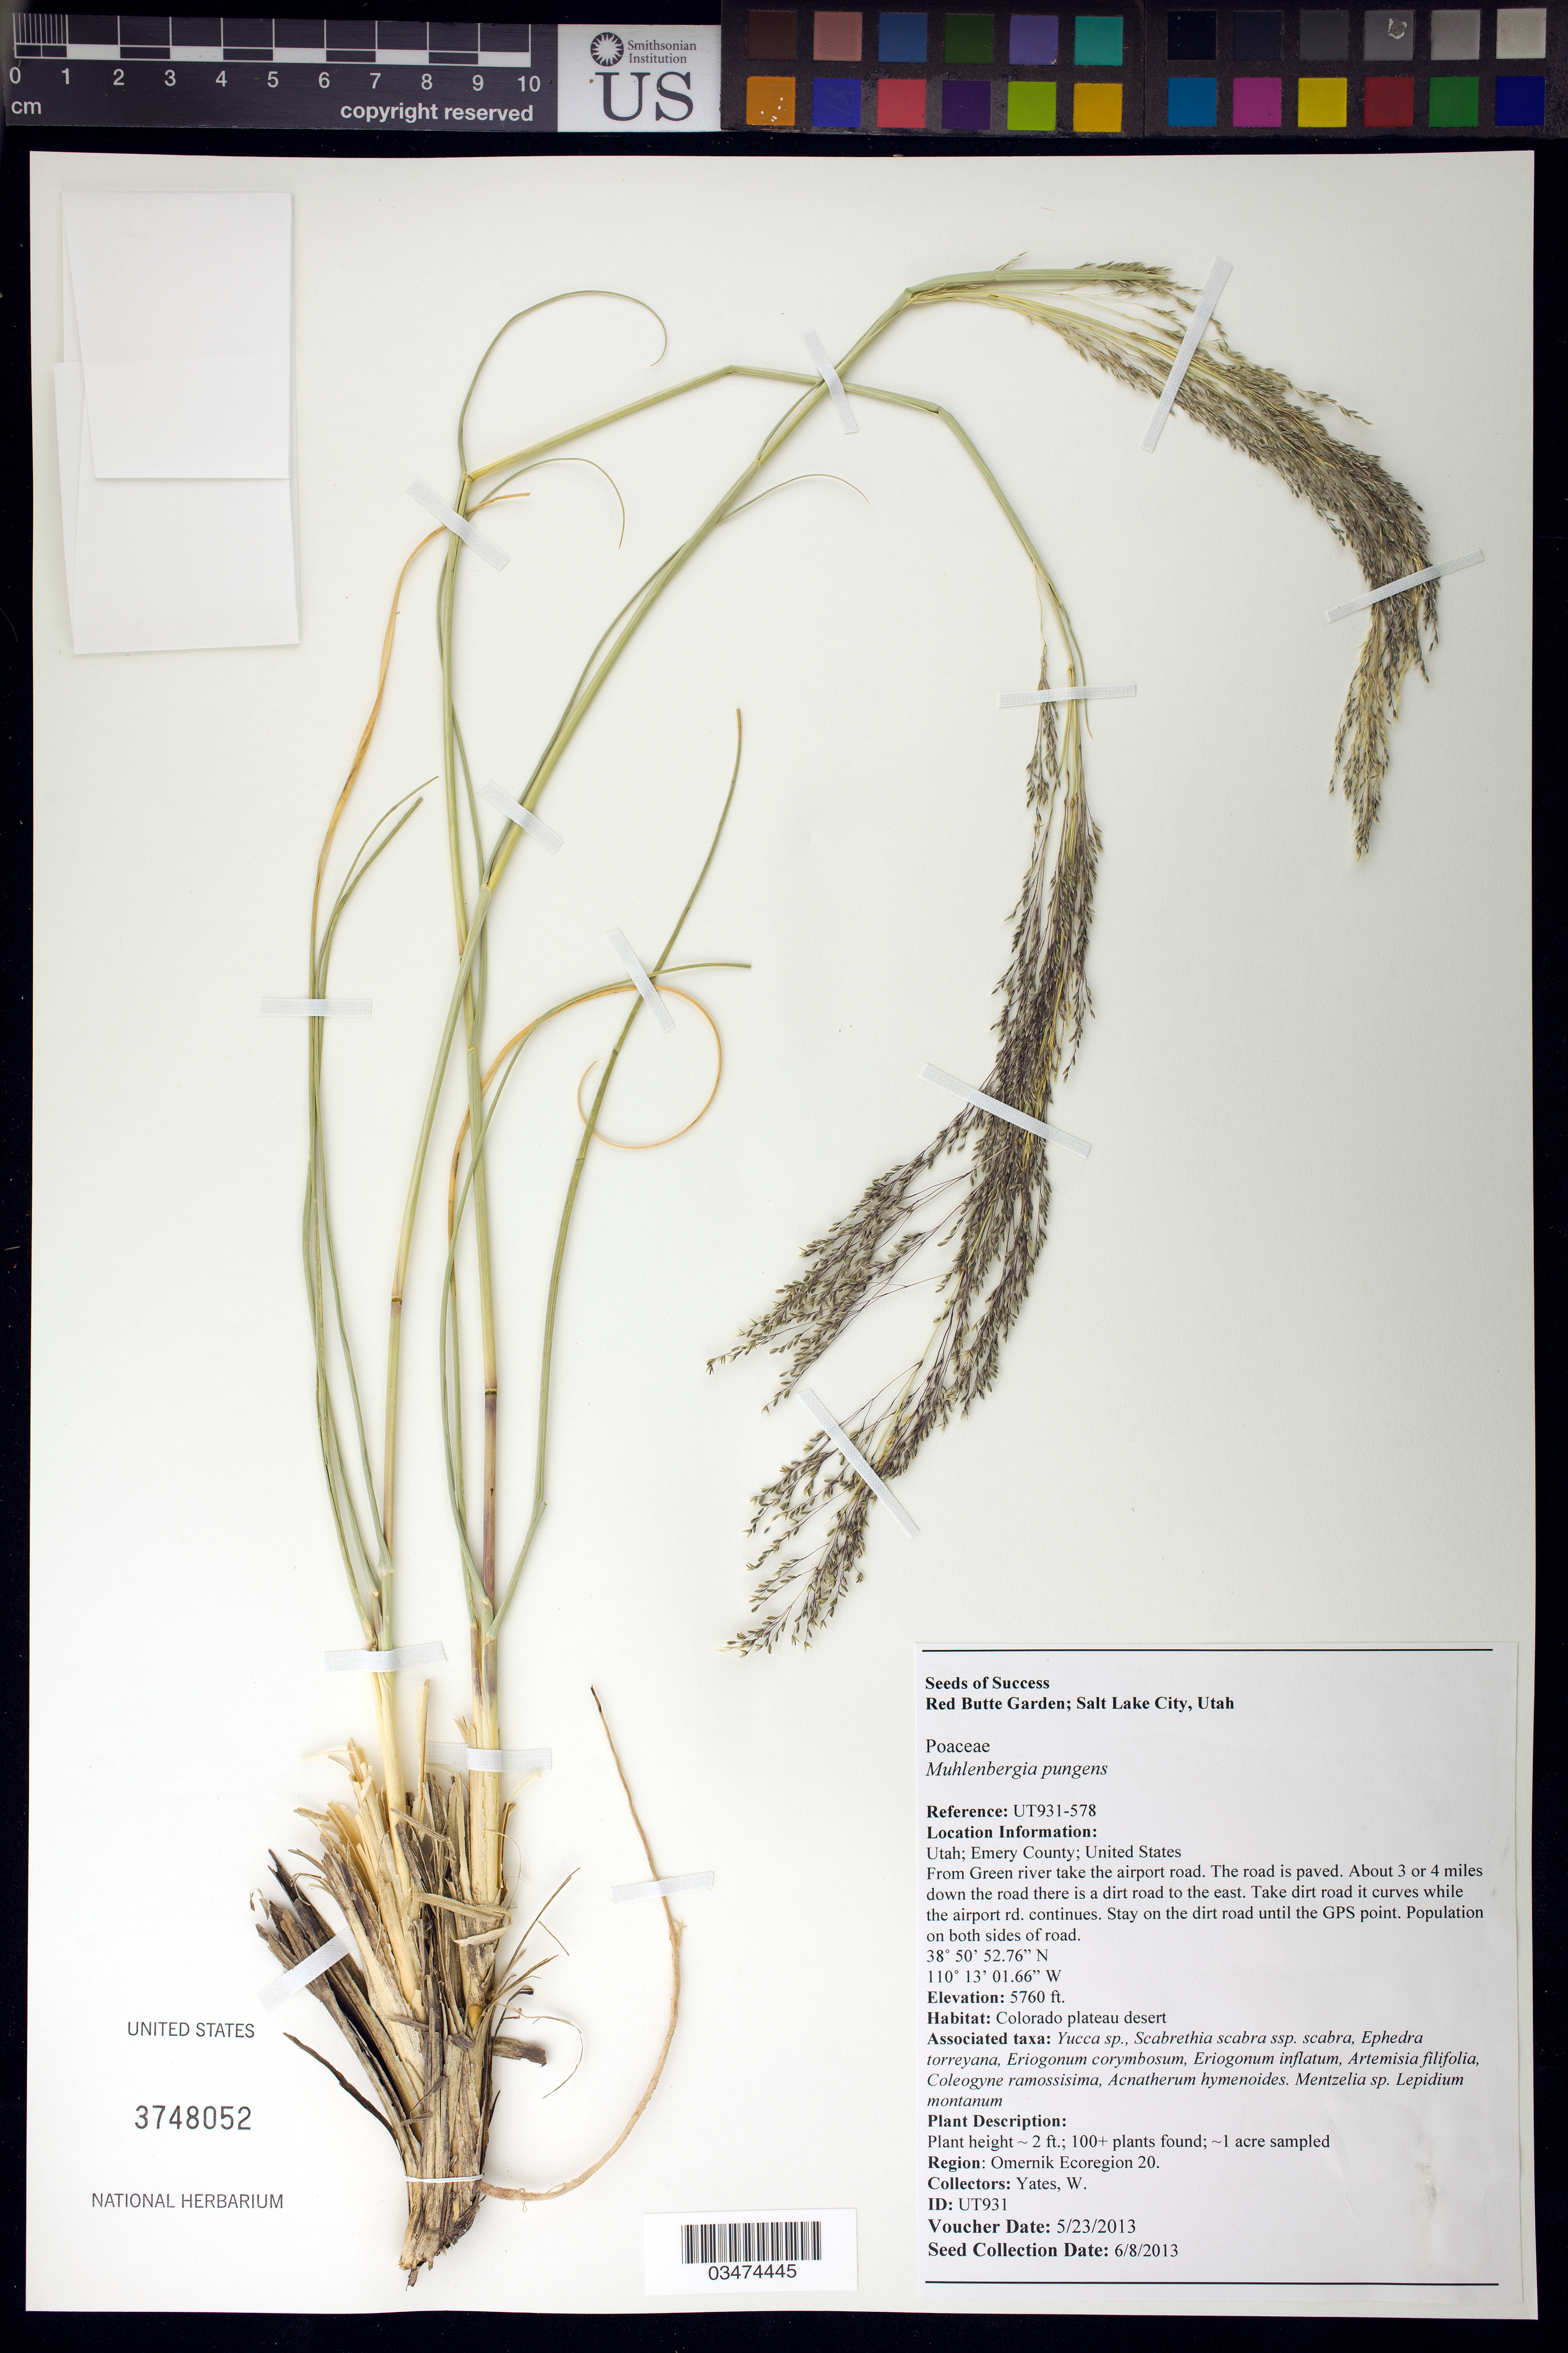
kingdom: Plantae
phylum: Tracheophyta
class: Liliopsida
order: Poales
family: Poaceae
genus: Muhlenbergia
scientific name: Muhlenbergia pungens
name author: Thurb. ex A. Gray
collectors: W. Yates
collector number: UT931-578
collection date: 2013-05-23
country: United States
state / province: Utah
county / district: Emery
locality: From Green river take the airport road for 3-4 milesand take a dirt road to the east.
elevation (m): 1756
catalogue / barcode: US 3748052